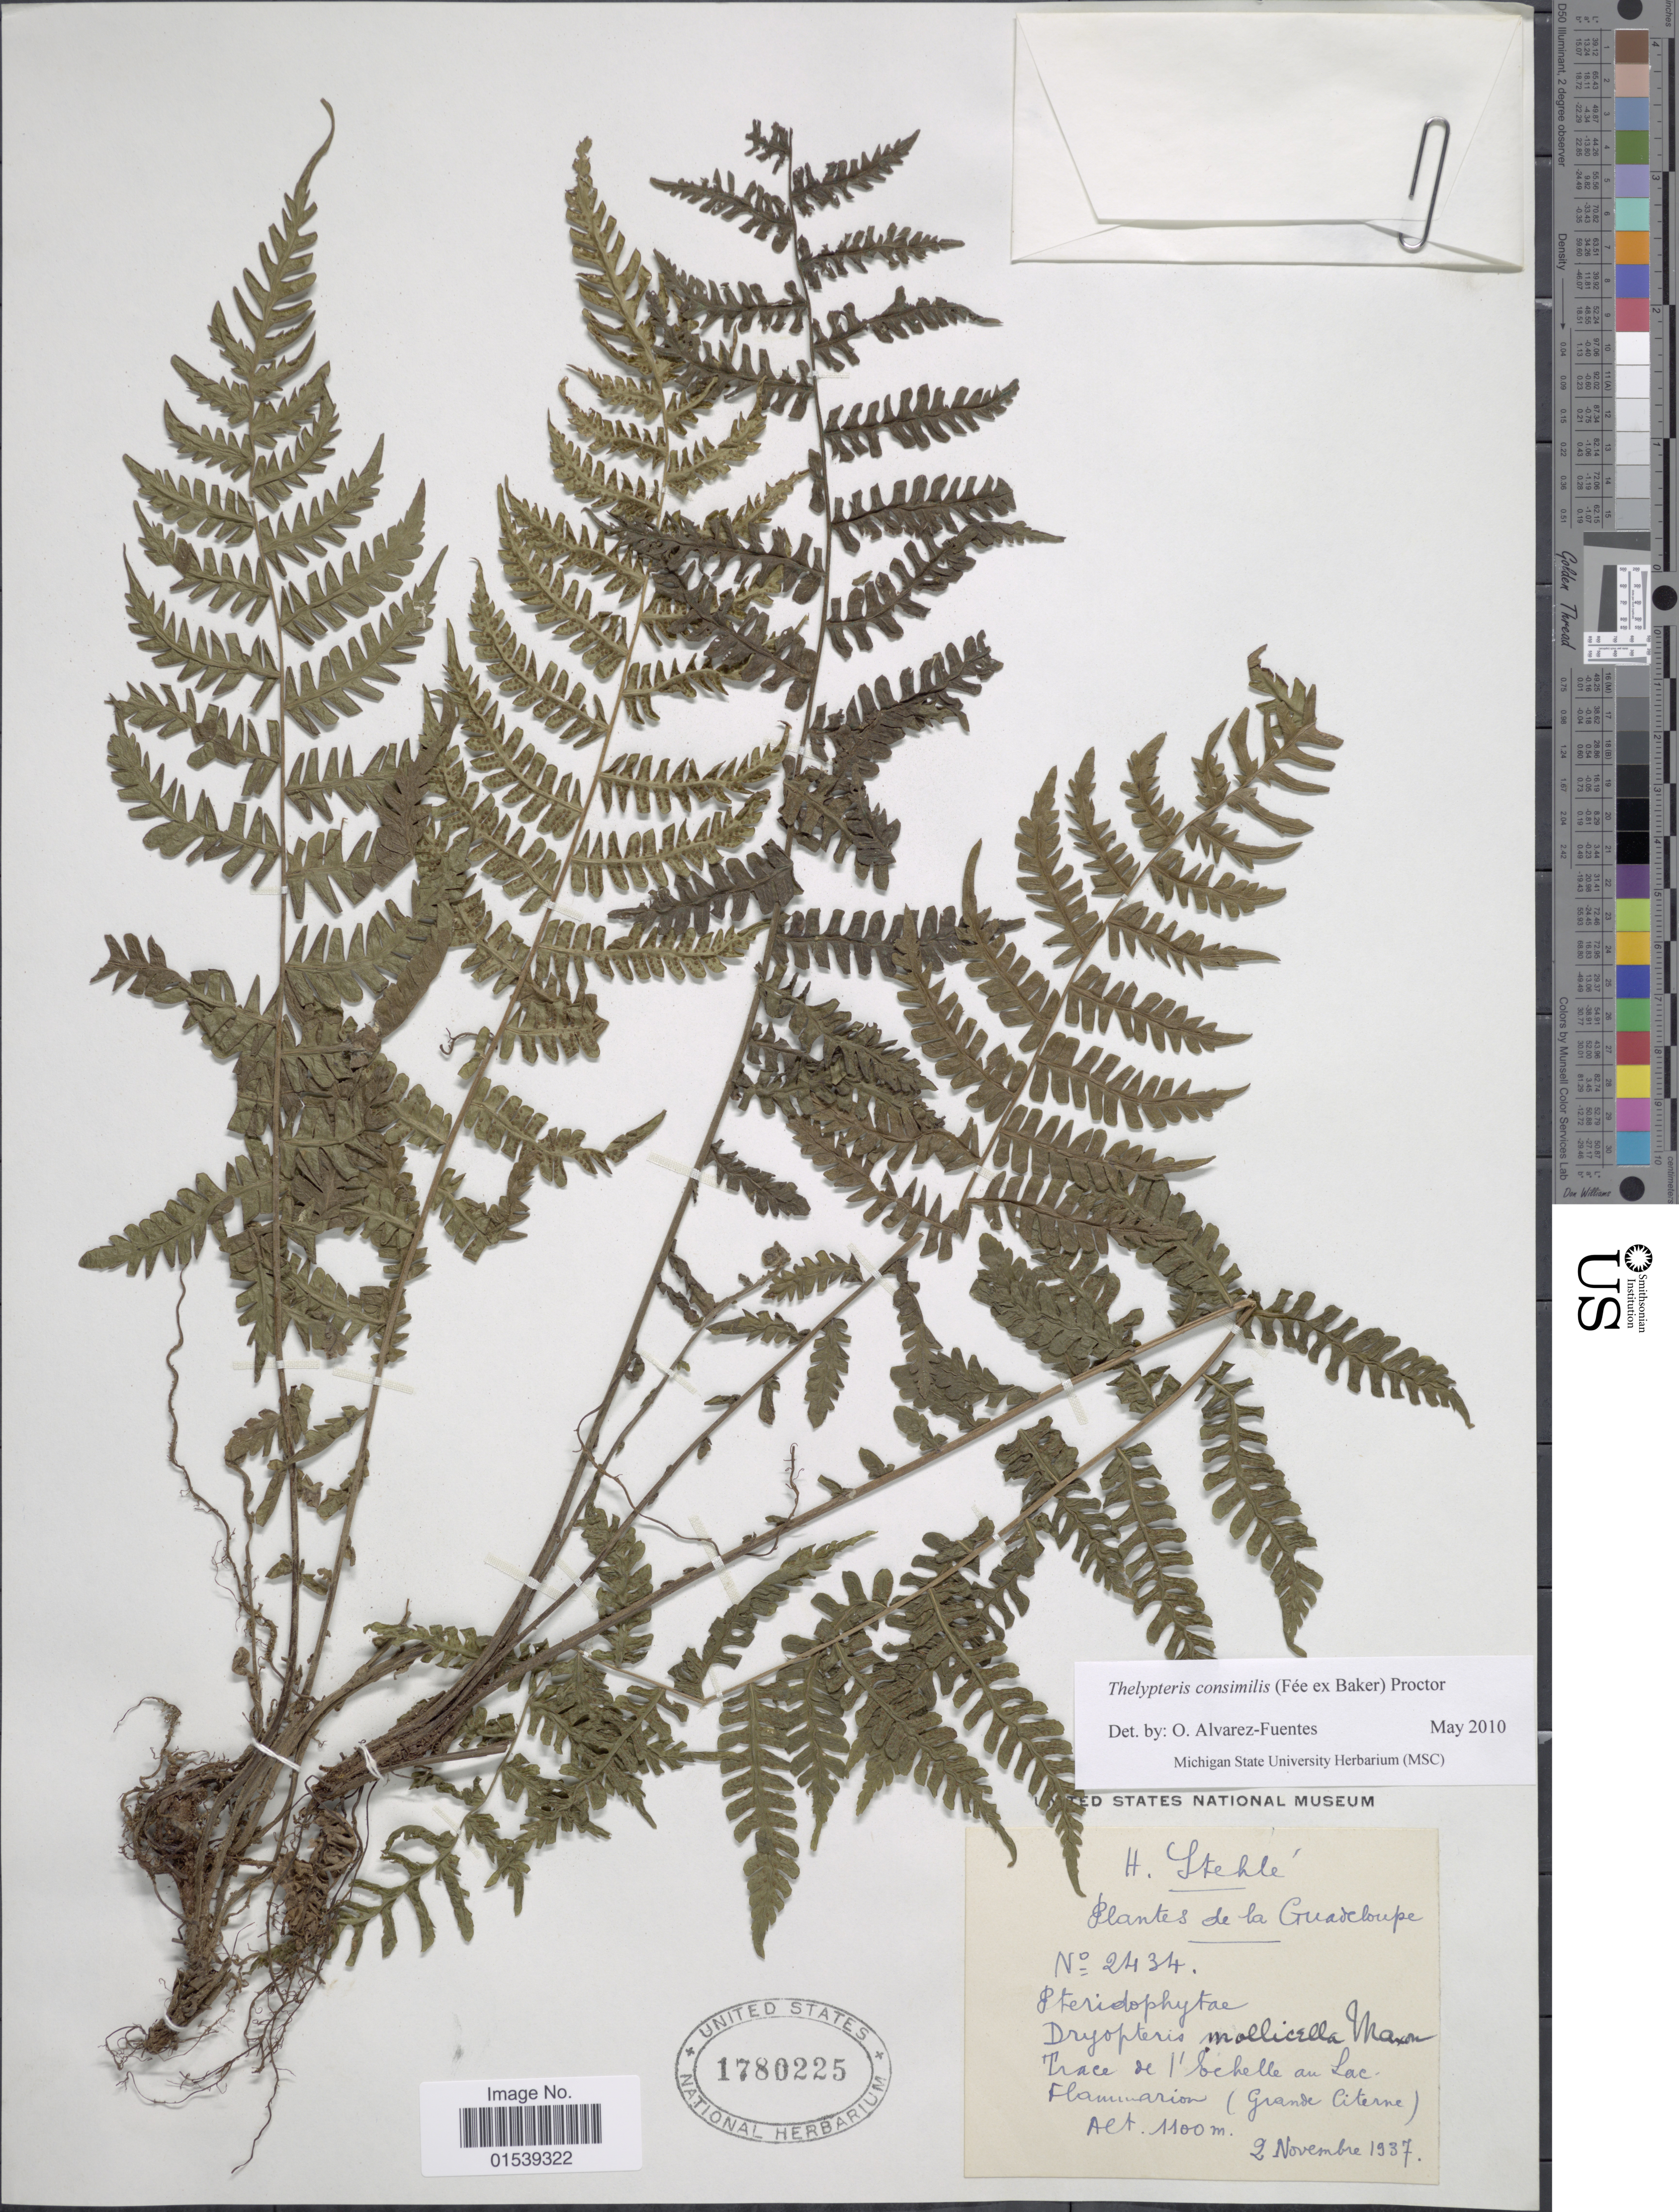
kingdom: Plantae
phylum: Tracheophyta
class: Polypodiopsida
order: Polypodiales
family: Thelypteridaceae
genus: Amauropelta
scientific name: Amauropelta gracilis ined. 2015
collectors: H. Stehlé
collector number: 2434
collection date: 1937-11-02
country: Guadeloupe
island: Leeward Is.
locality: Trace de l'Echelle au Lac Flammarion (Grande Citerne).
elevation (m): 1100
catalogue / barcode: US 1780225